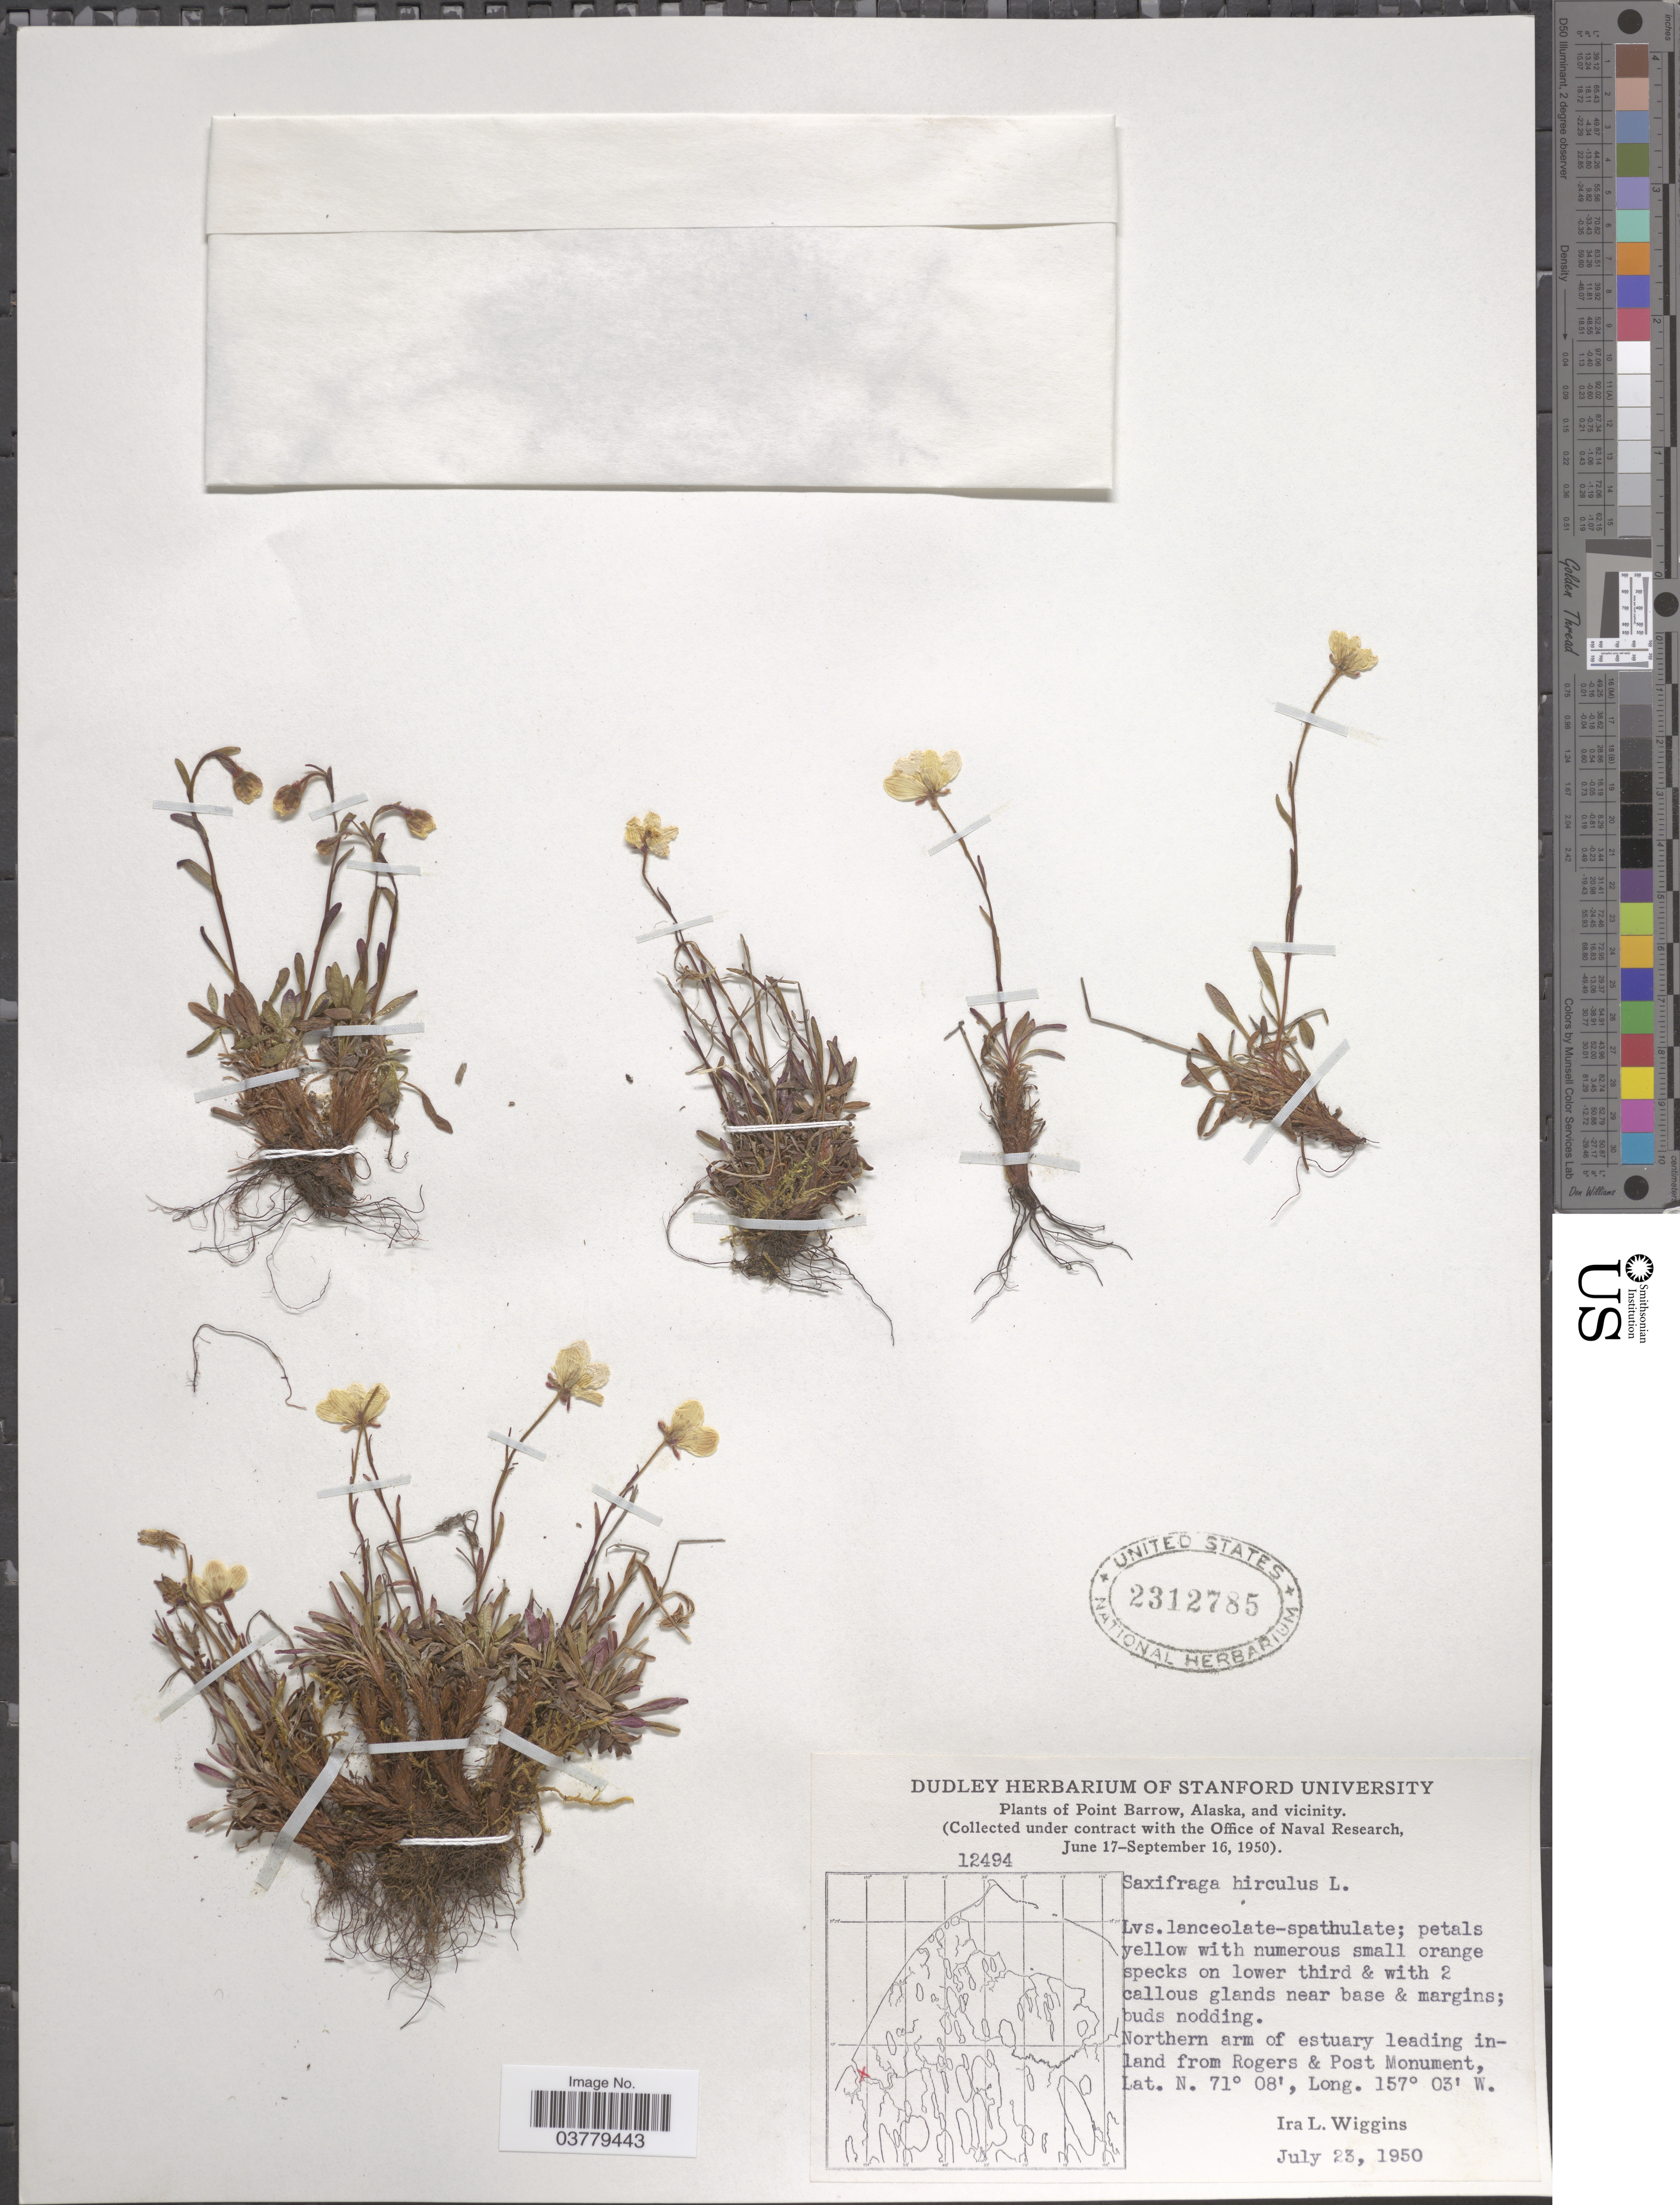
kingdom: Plantae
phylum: Tracheophyta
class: Magnoliopsida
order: Saxifragales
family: Saxifragaceae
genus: Saxifraga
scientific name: Saxifraga hirculus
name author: L.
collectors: I. L. Wiggins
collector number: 12494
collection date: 1950-07-23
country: United States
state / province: Alaska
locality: Point Barrow, Alaska, and vicinity. Northern arm of estuary leading inland from Rogers & Post Monument.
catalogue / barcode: US 2312785